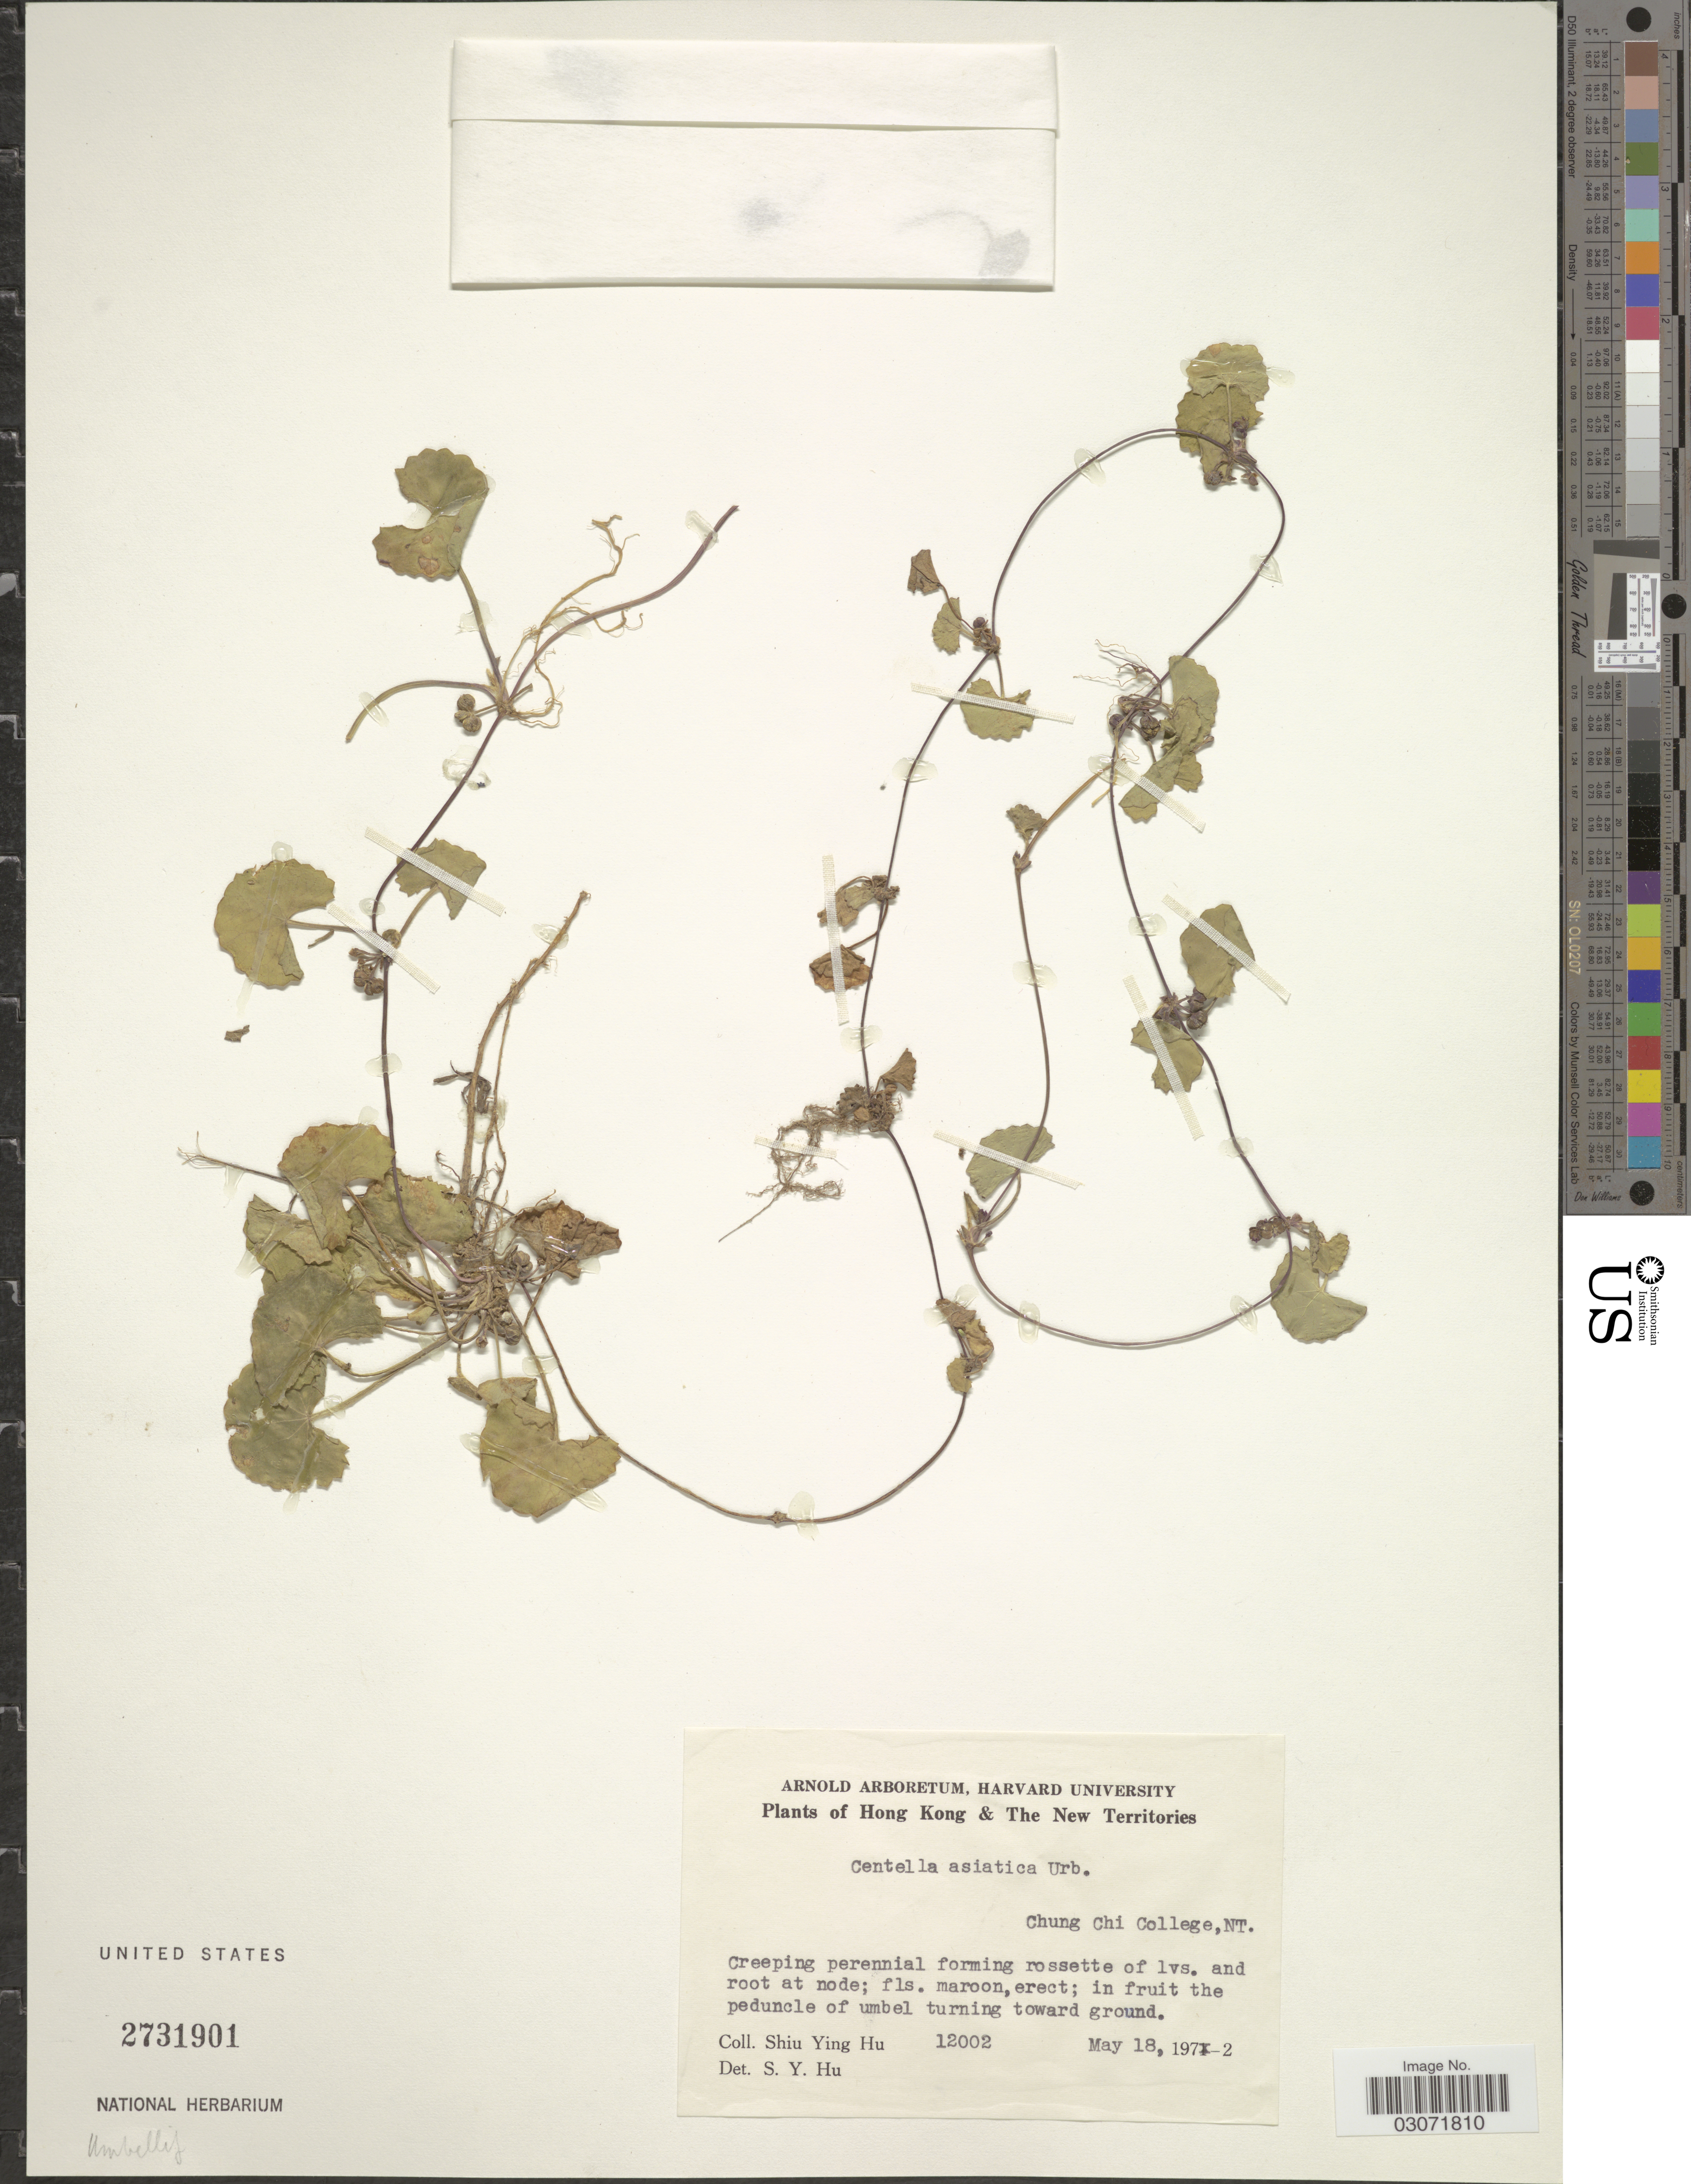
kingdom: Plantae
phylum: Tracheophyta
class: Magnoliopsida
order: Apiales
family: Apiaceae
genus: Centella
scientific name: Centella asiatica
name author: (L.) Urb.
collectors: S. Y. Hu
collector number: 12002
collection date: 1972-05-18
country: China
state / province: Hong Kong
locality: Hong Kong & The New Territories. Chung Chi College, NT.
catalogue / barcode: US 2731901